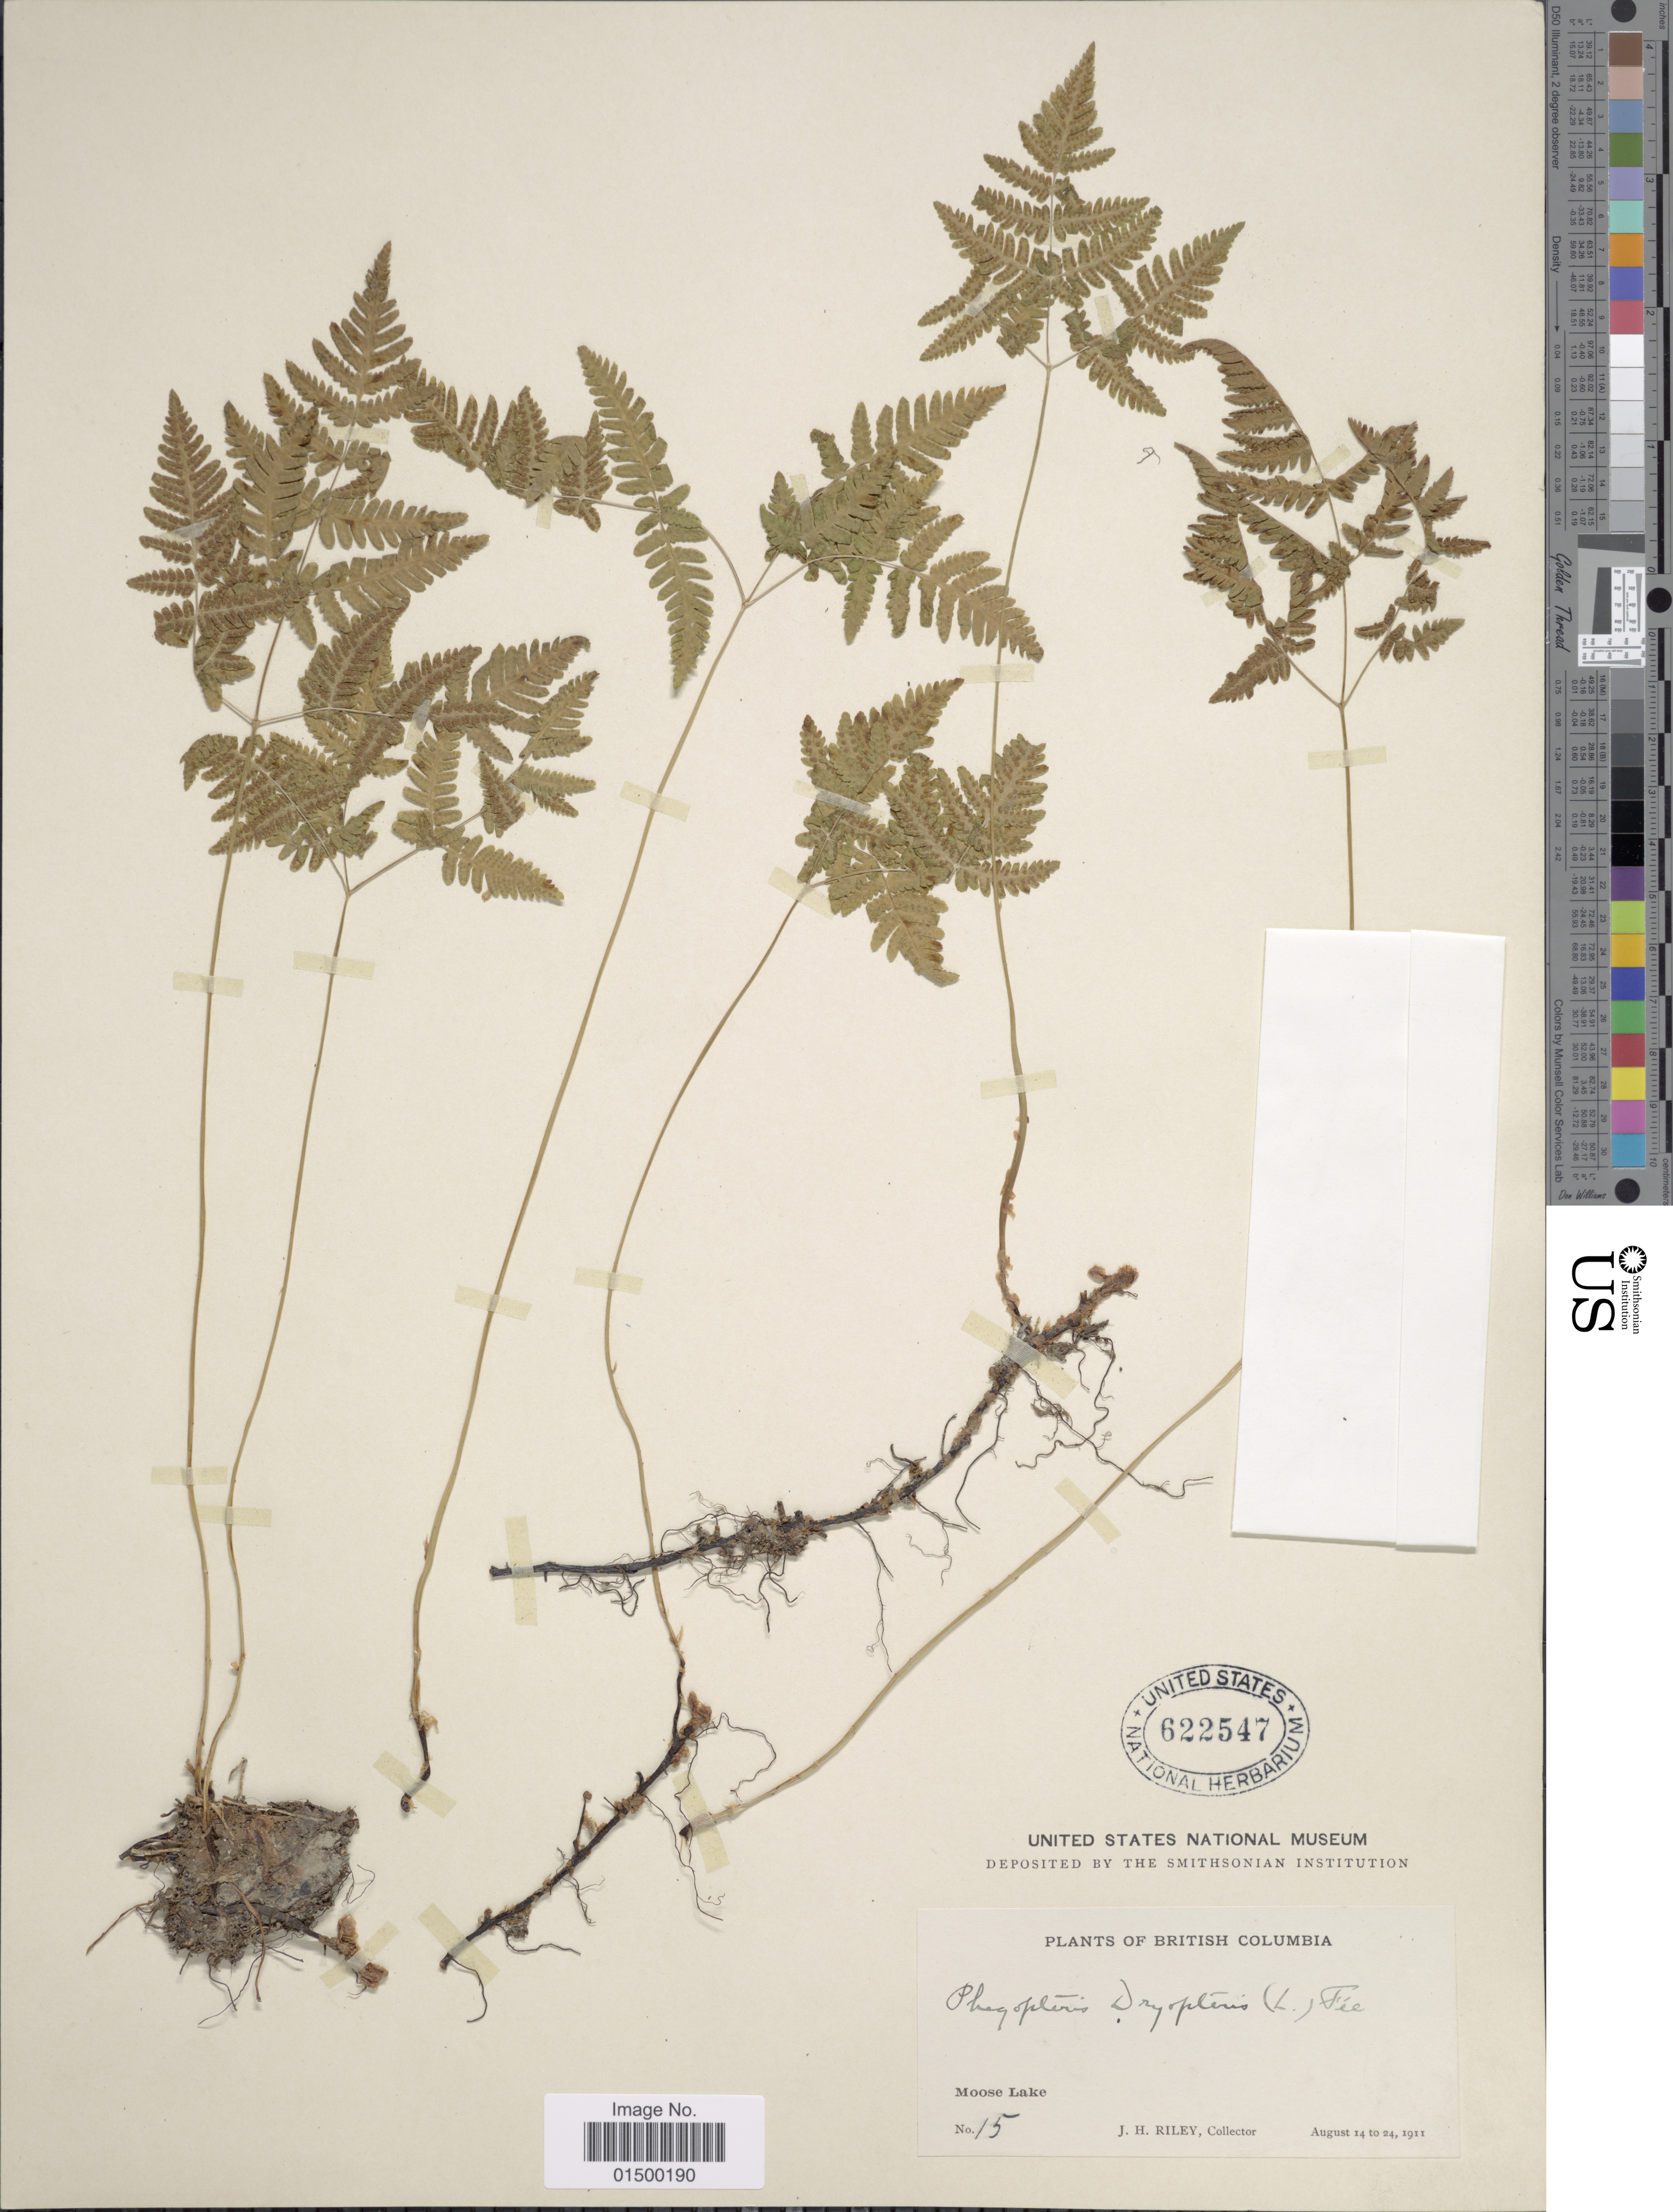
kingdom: Plantae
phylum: Tracheophyta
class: Polypodiopsida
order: Polypodiales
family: Cystopteridaceae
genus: Gymnocarpium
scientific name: Gymnocarpium disjunctum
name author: (Rupr.) Ching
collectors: J. H. Riley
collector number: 15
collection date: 1911-08-14/1911-08-24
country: Canada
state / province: British Columbia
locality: Moose Lake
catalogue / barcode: US 622547